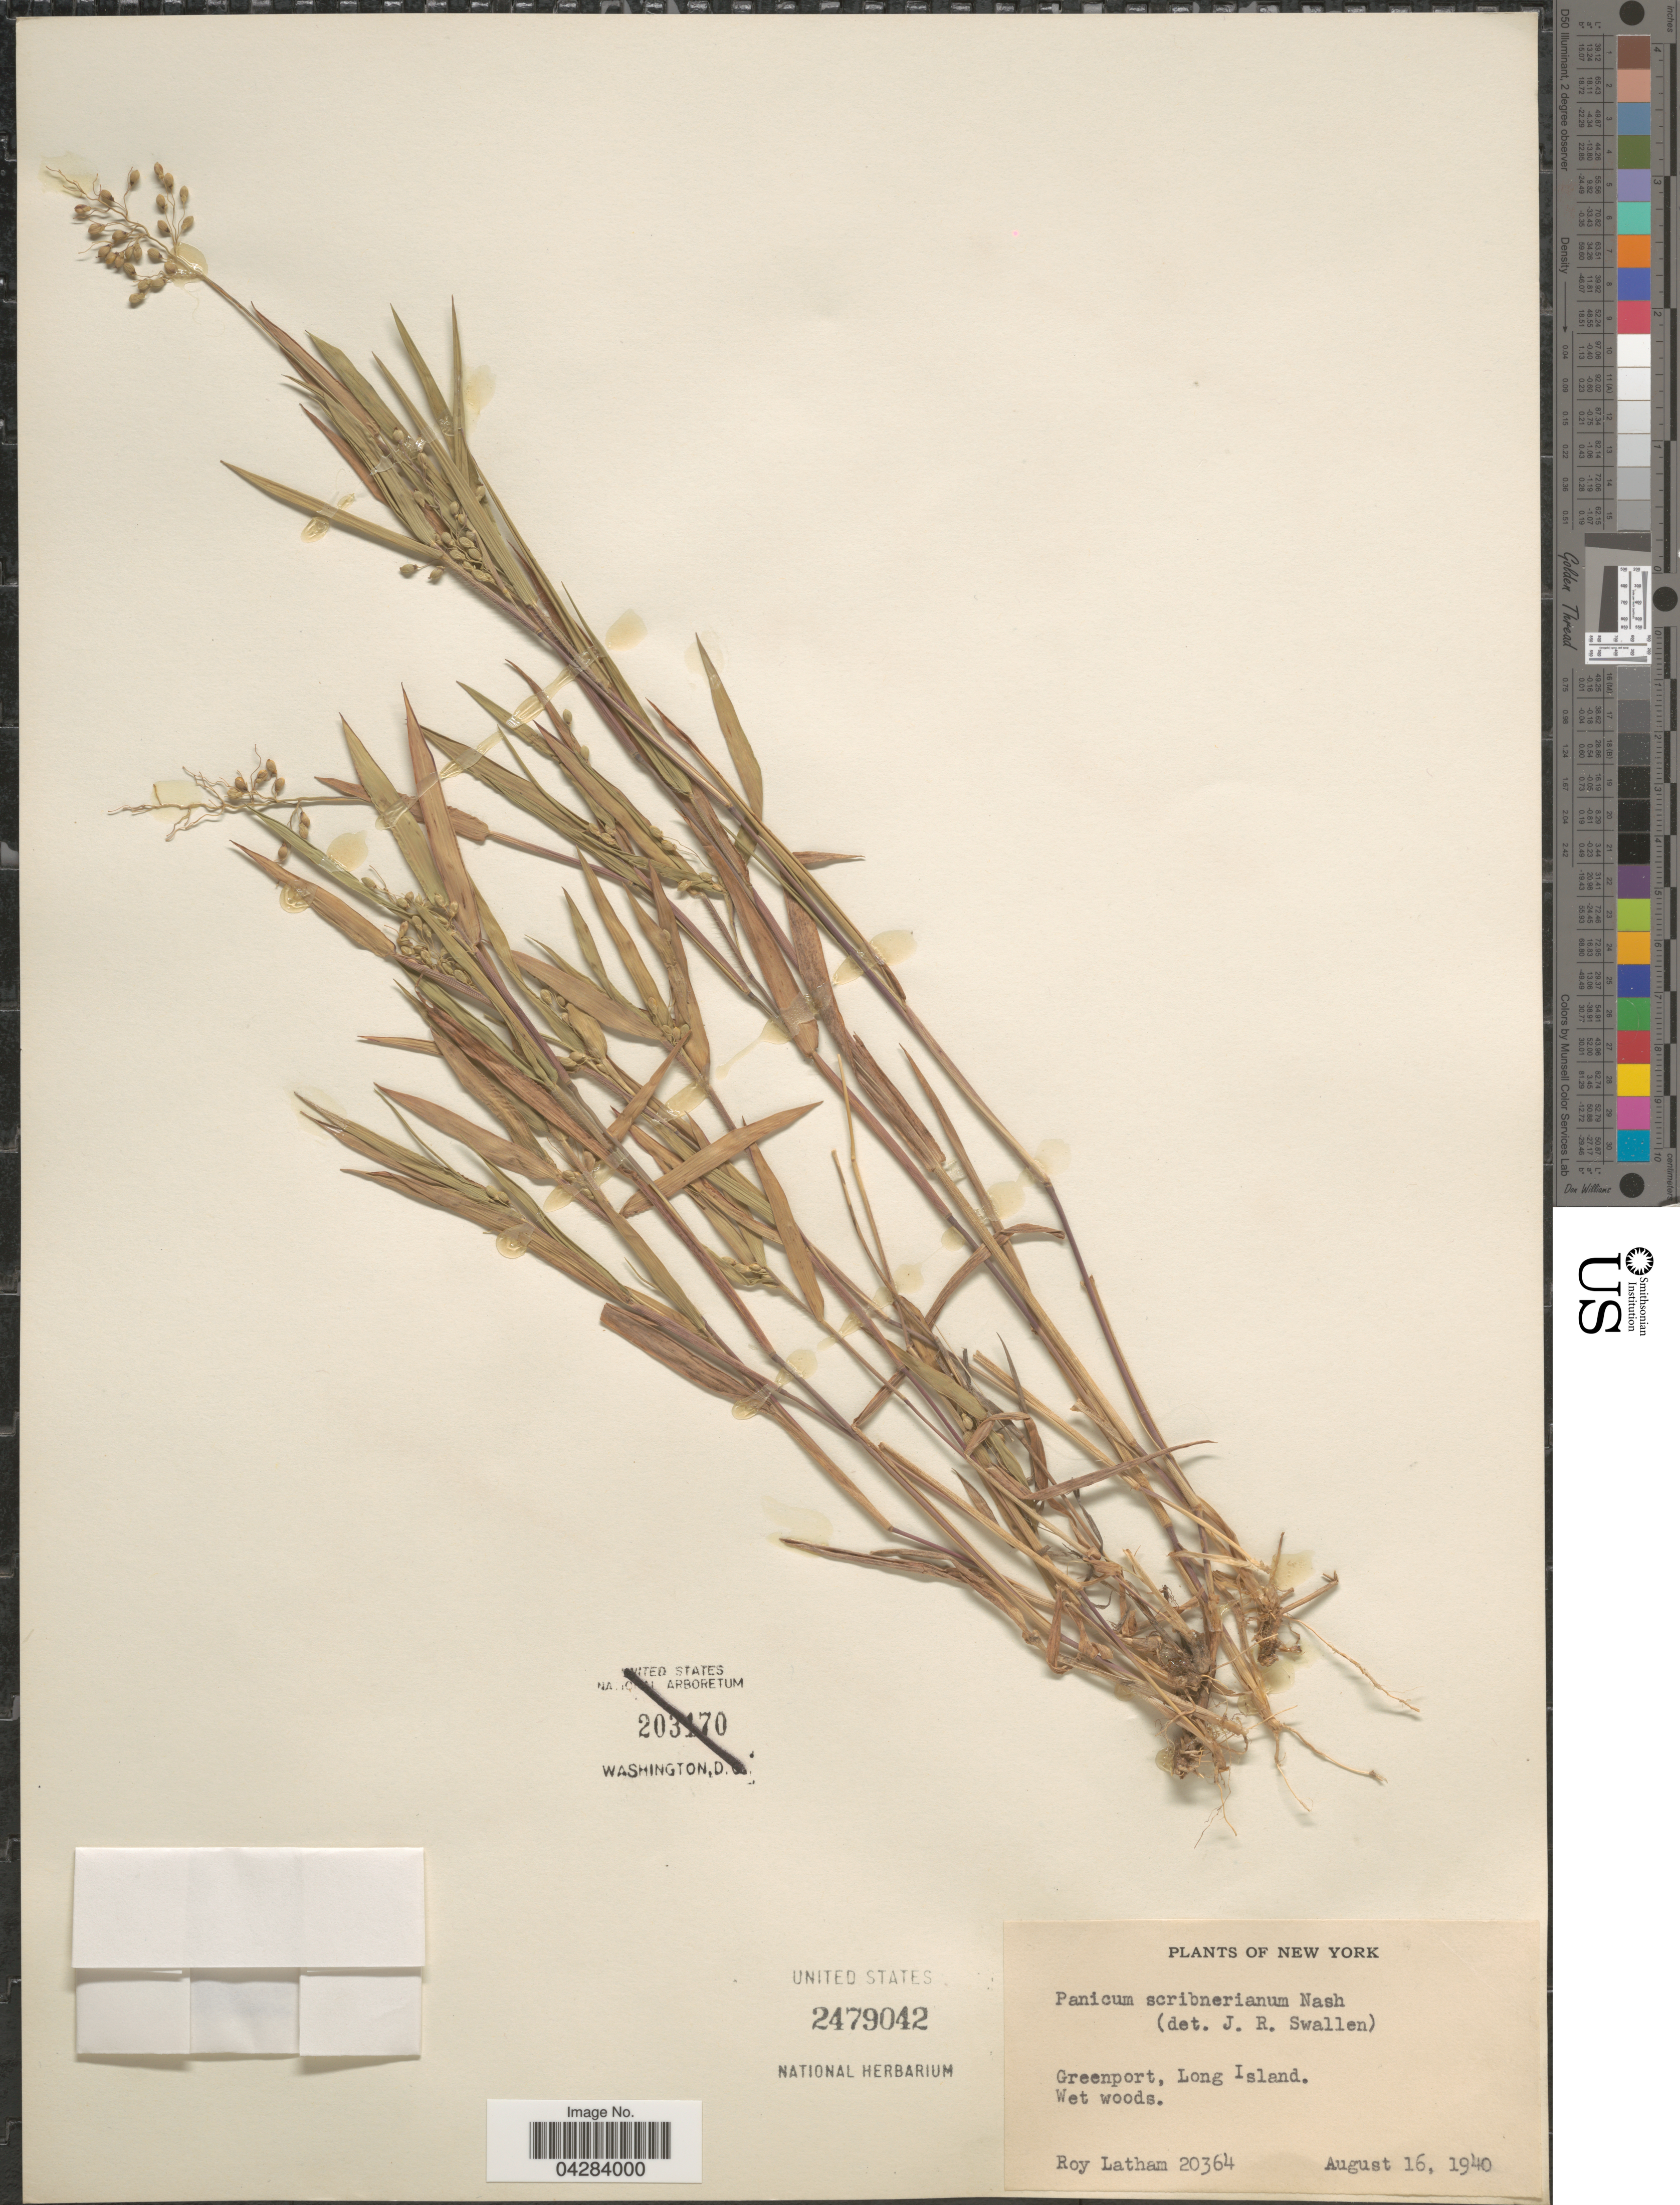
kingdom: Plantae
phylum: Tracheophyta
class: Liliopsida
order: Poales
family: Poaceae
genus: Dichanthelium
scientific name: Dichanthelium oligosanthes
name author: (Schult.) Gould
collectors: R. Latham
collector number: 20364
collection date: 1940-08-16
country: United States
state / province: New York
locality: Greenport, Long Island.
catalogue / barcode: US 2479042